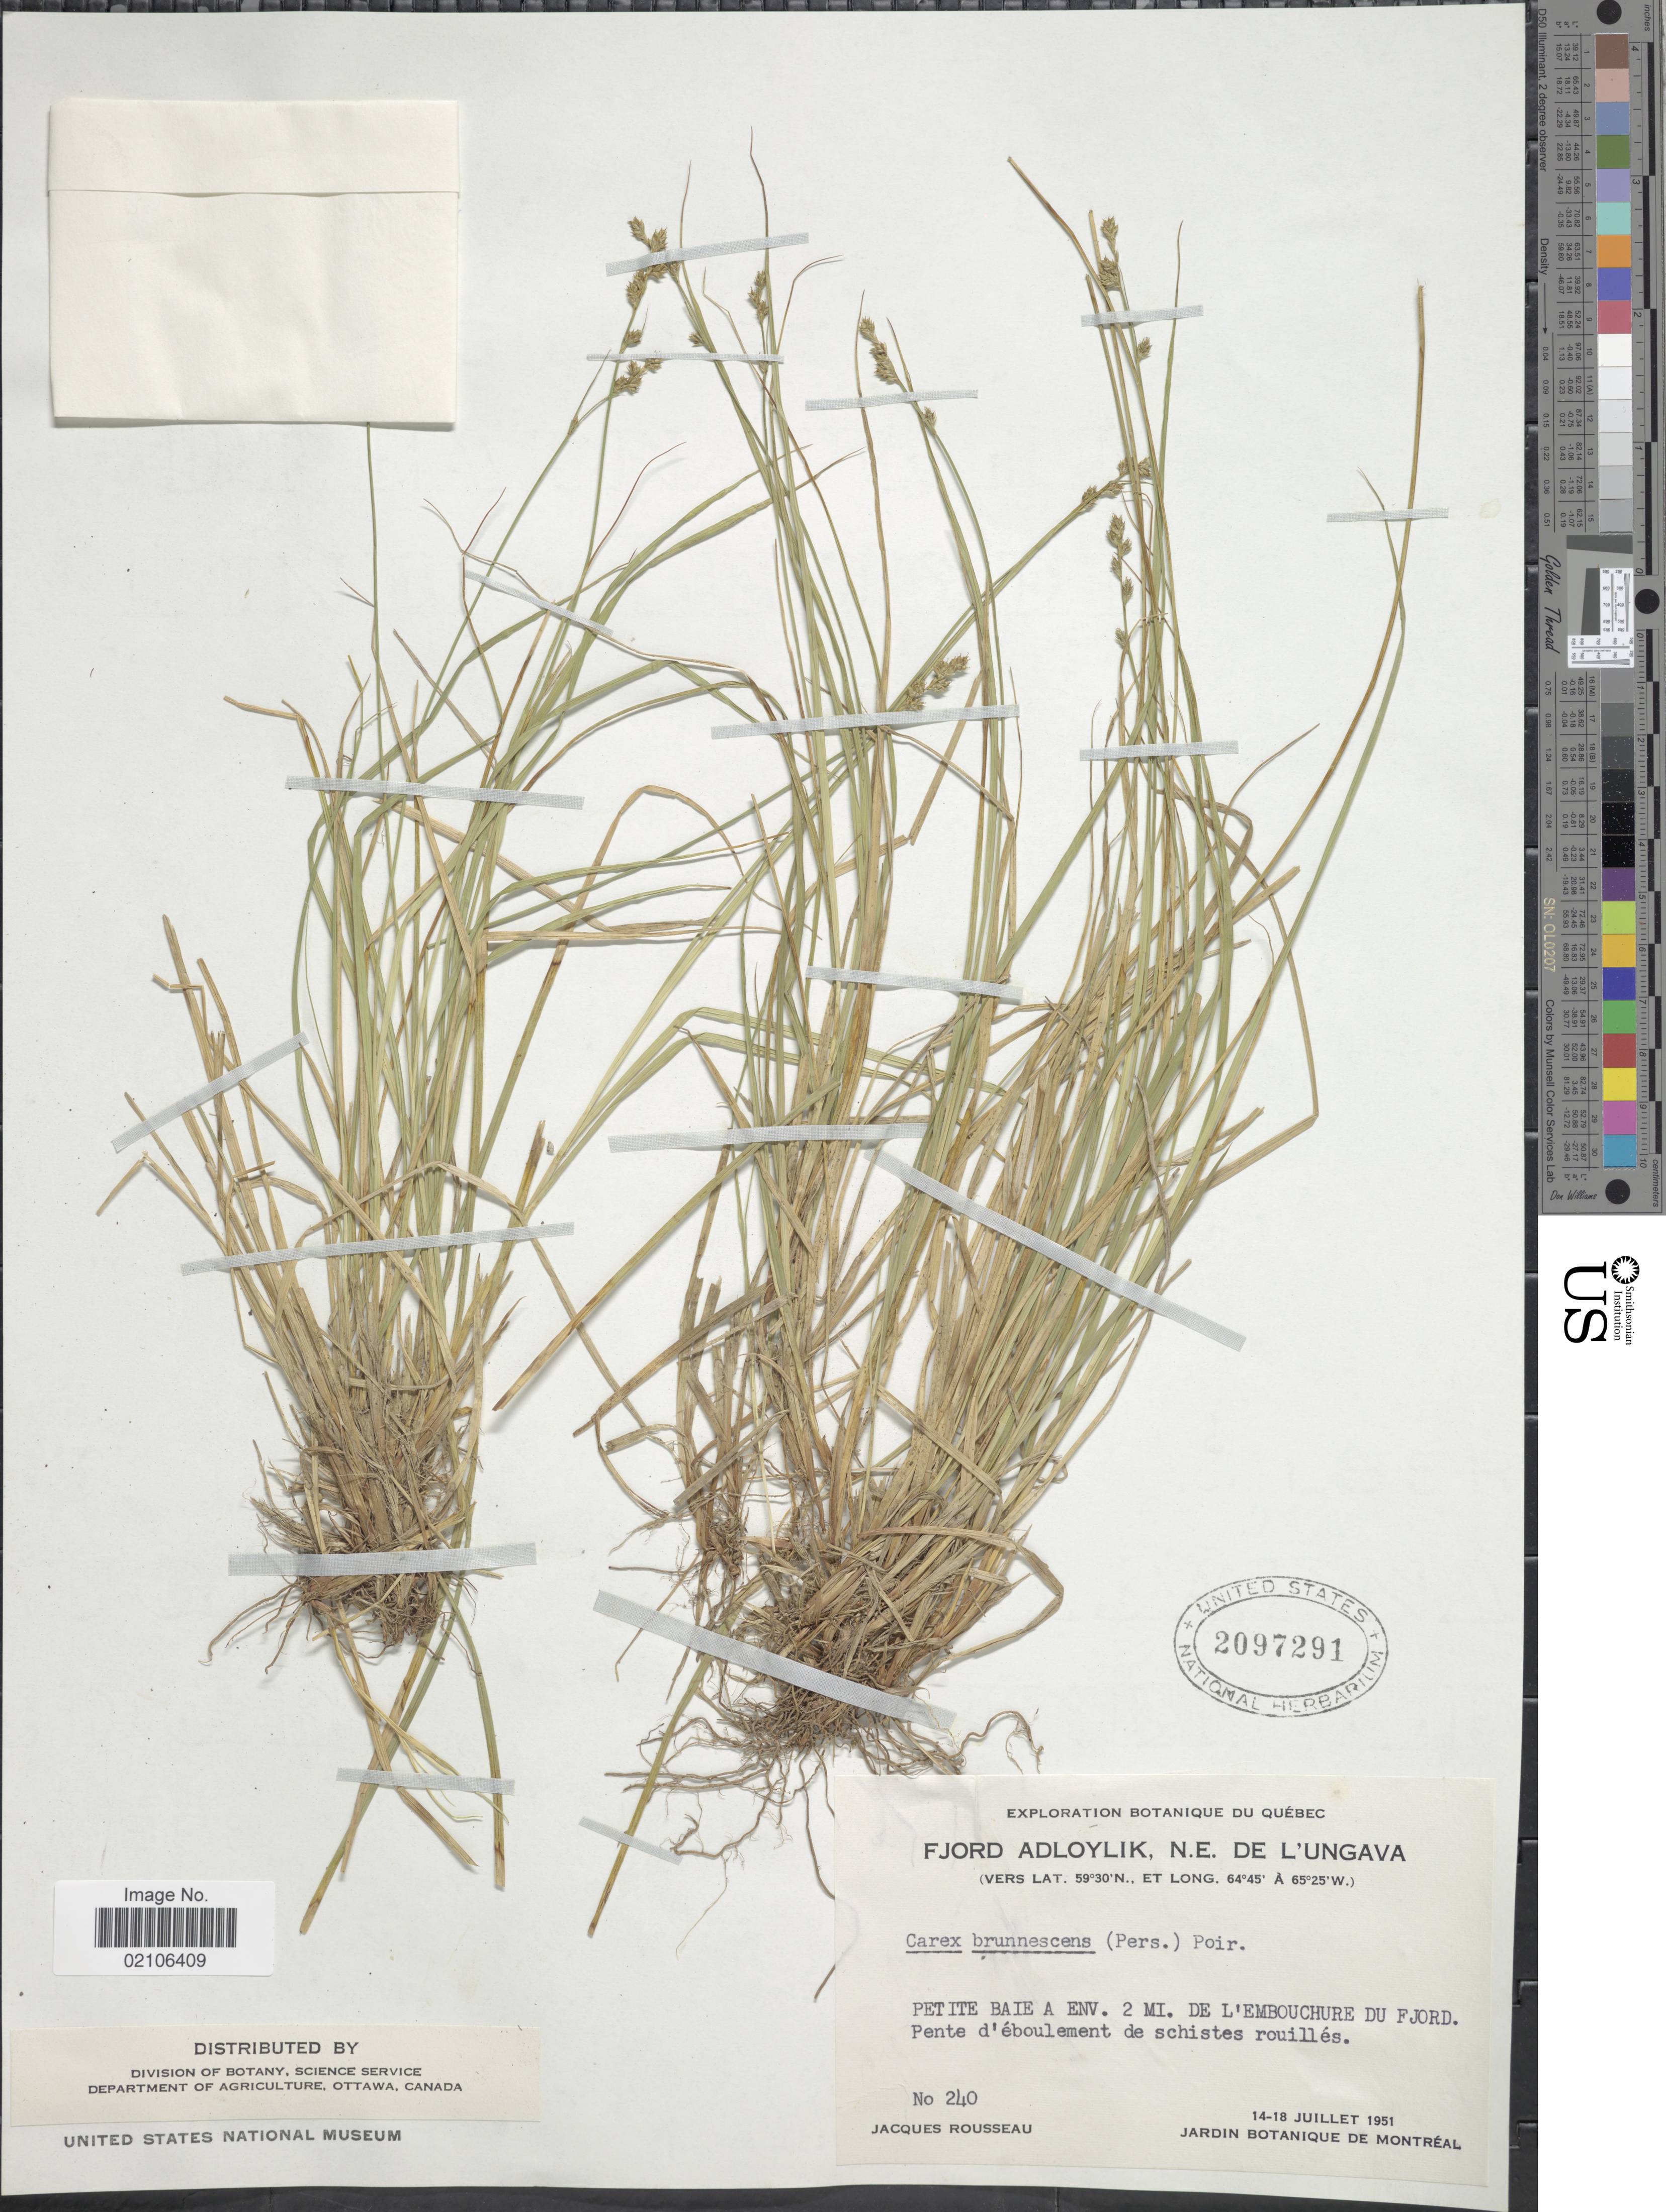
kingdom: Plantae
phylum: Tracheophyta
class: Liliopsida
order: Poales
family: Cyperaceae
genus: Carex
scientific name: Carex brunnescens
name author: (Pers.) Poir.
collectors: J. Rousseau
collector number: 240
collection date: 1951-07-14/1951-07-18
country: Canada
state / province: Quebec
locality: Fjord Adloyik, N.E. de L' Ungava, Petite Baie a Env. de L' Embouchure du Fjord.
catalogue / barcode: US 2097291